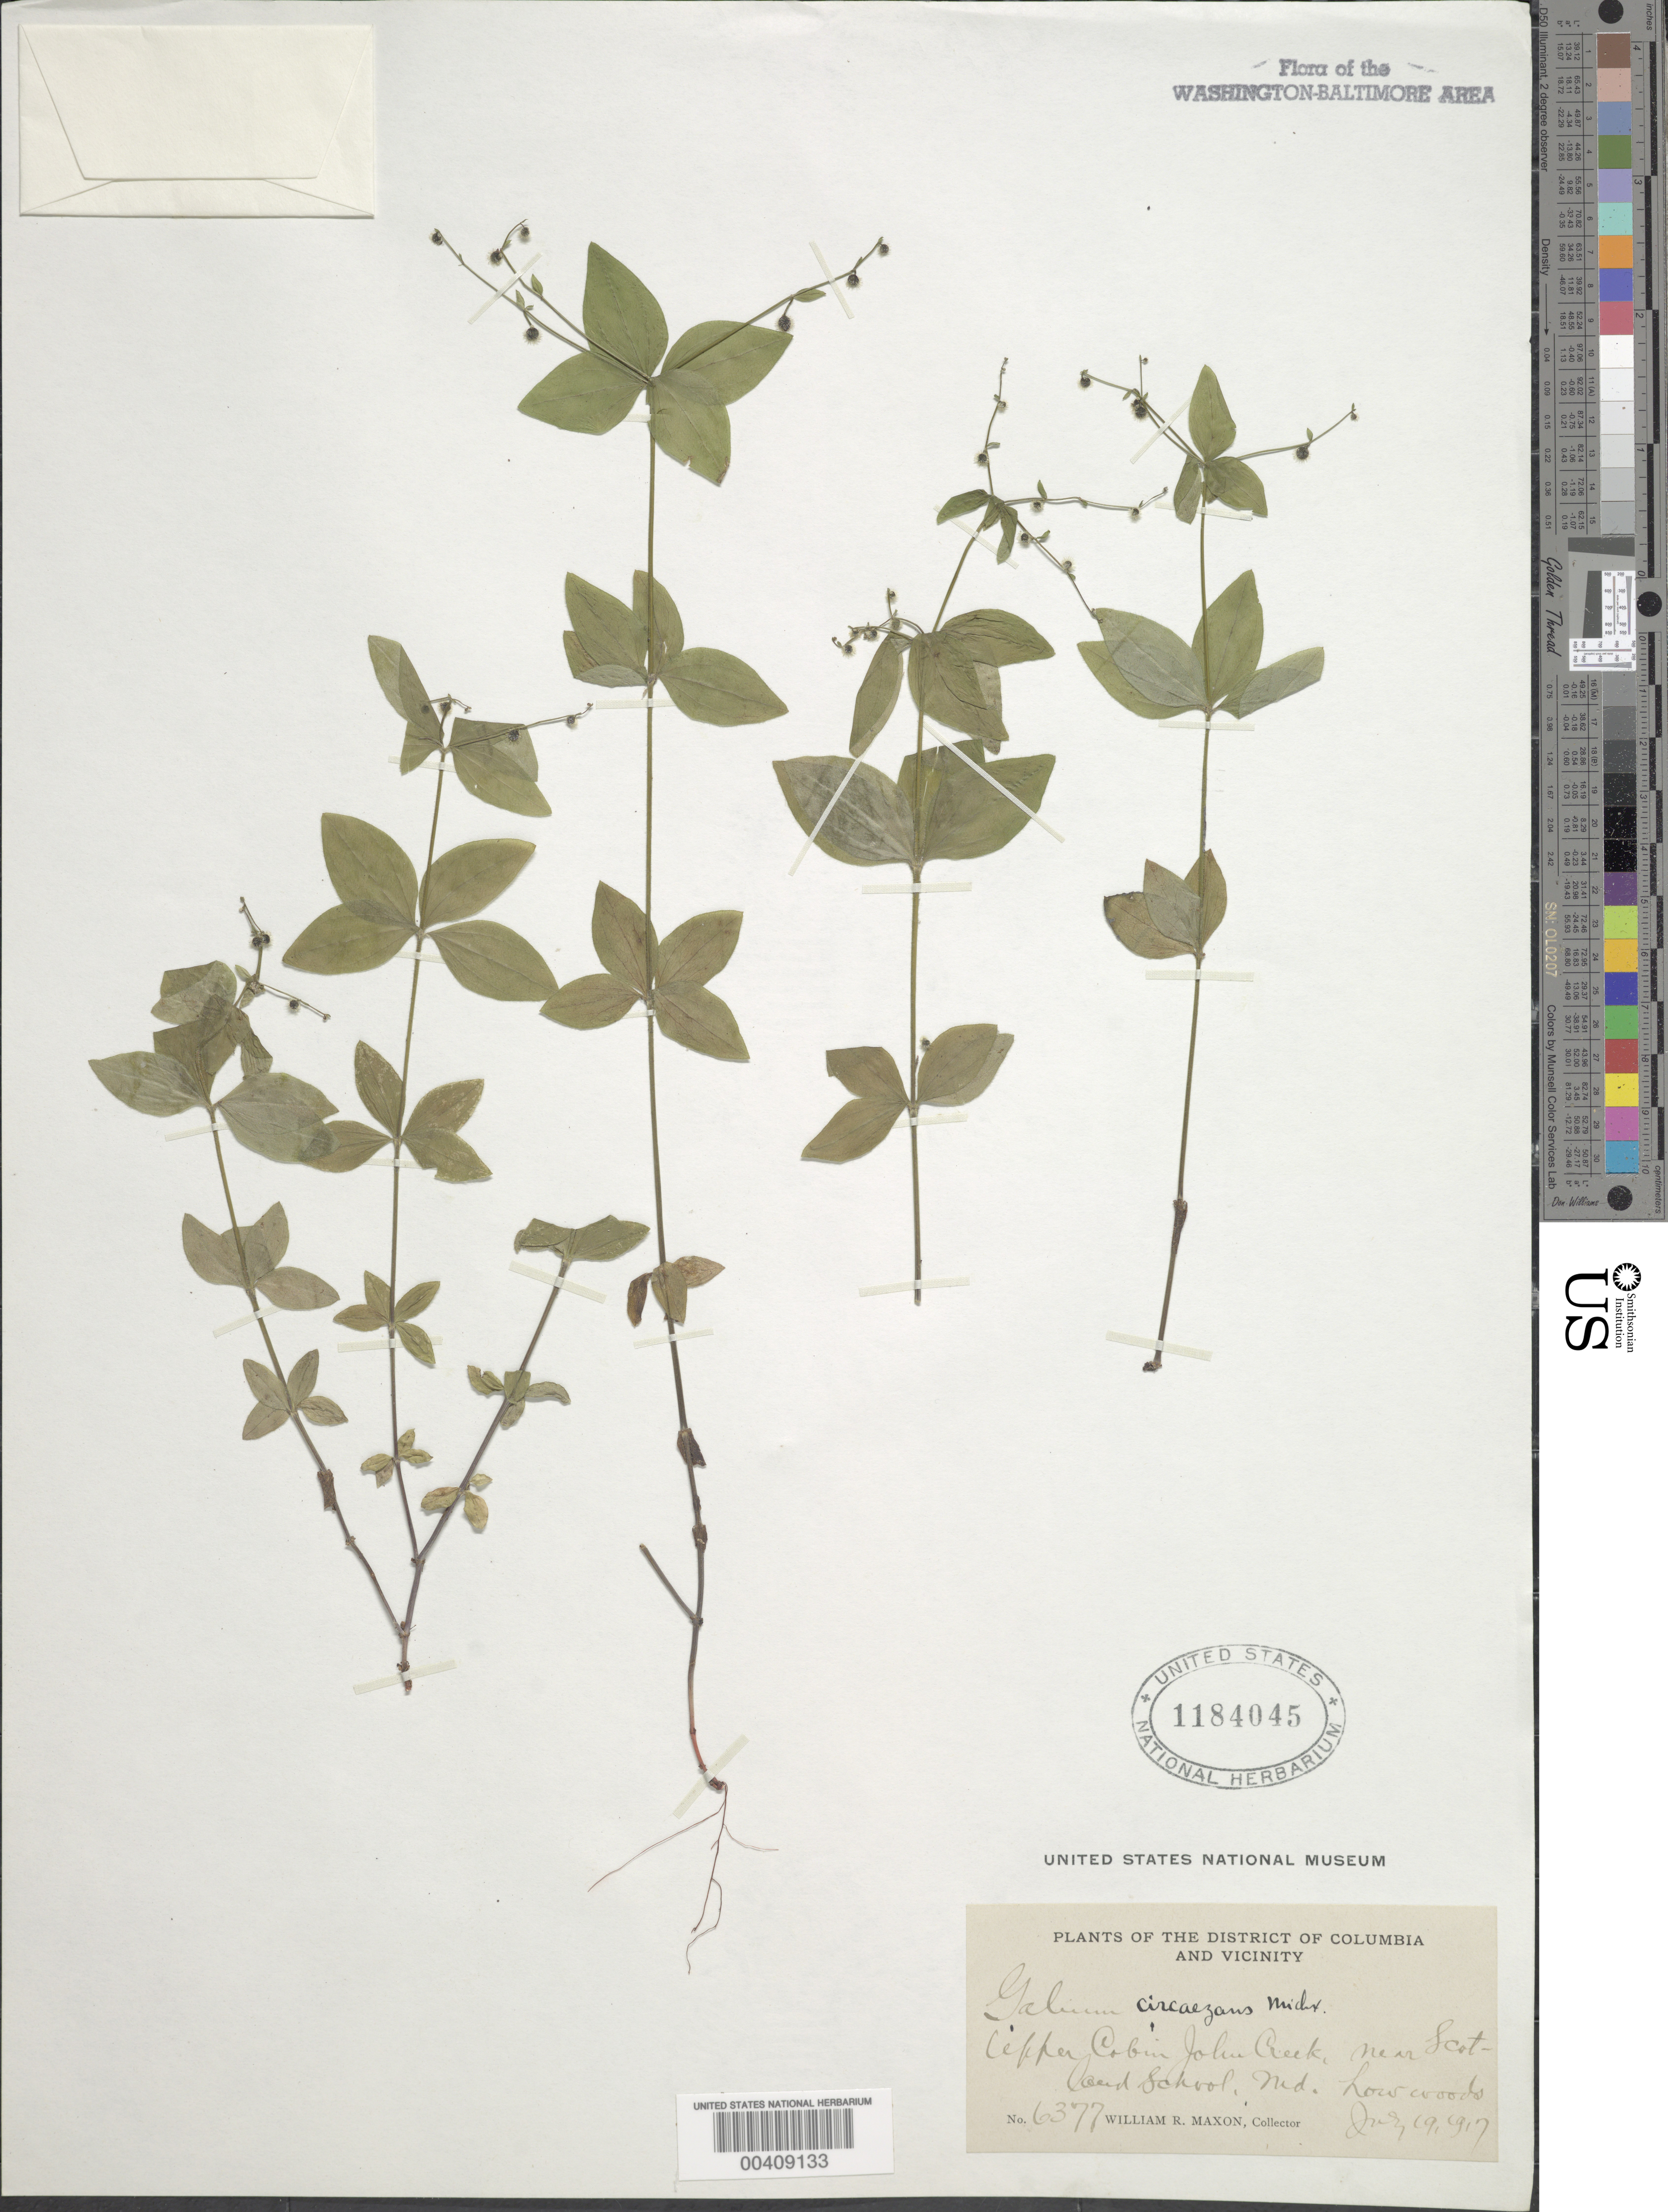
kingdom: Plantae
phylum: Tracheophyta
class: Magnoliopsida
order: Gentianales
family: Rubiaceae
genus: Galium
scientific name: Galium circaezans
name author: Michx.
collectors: W. R. Maxon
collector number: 6377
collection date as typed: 19 Jul 1917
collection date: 1917-07-19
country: United States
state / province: Maryland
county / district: Montgomery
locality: Upper Cabin John Creek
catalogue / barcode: US 1184045